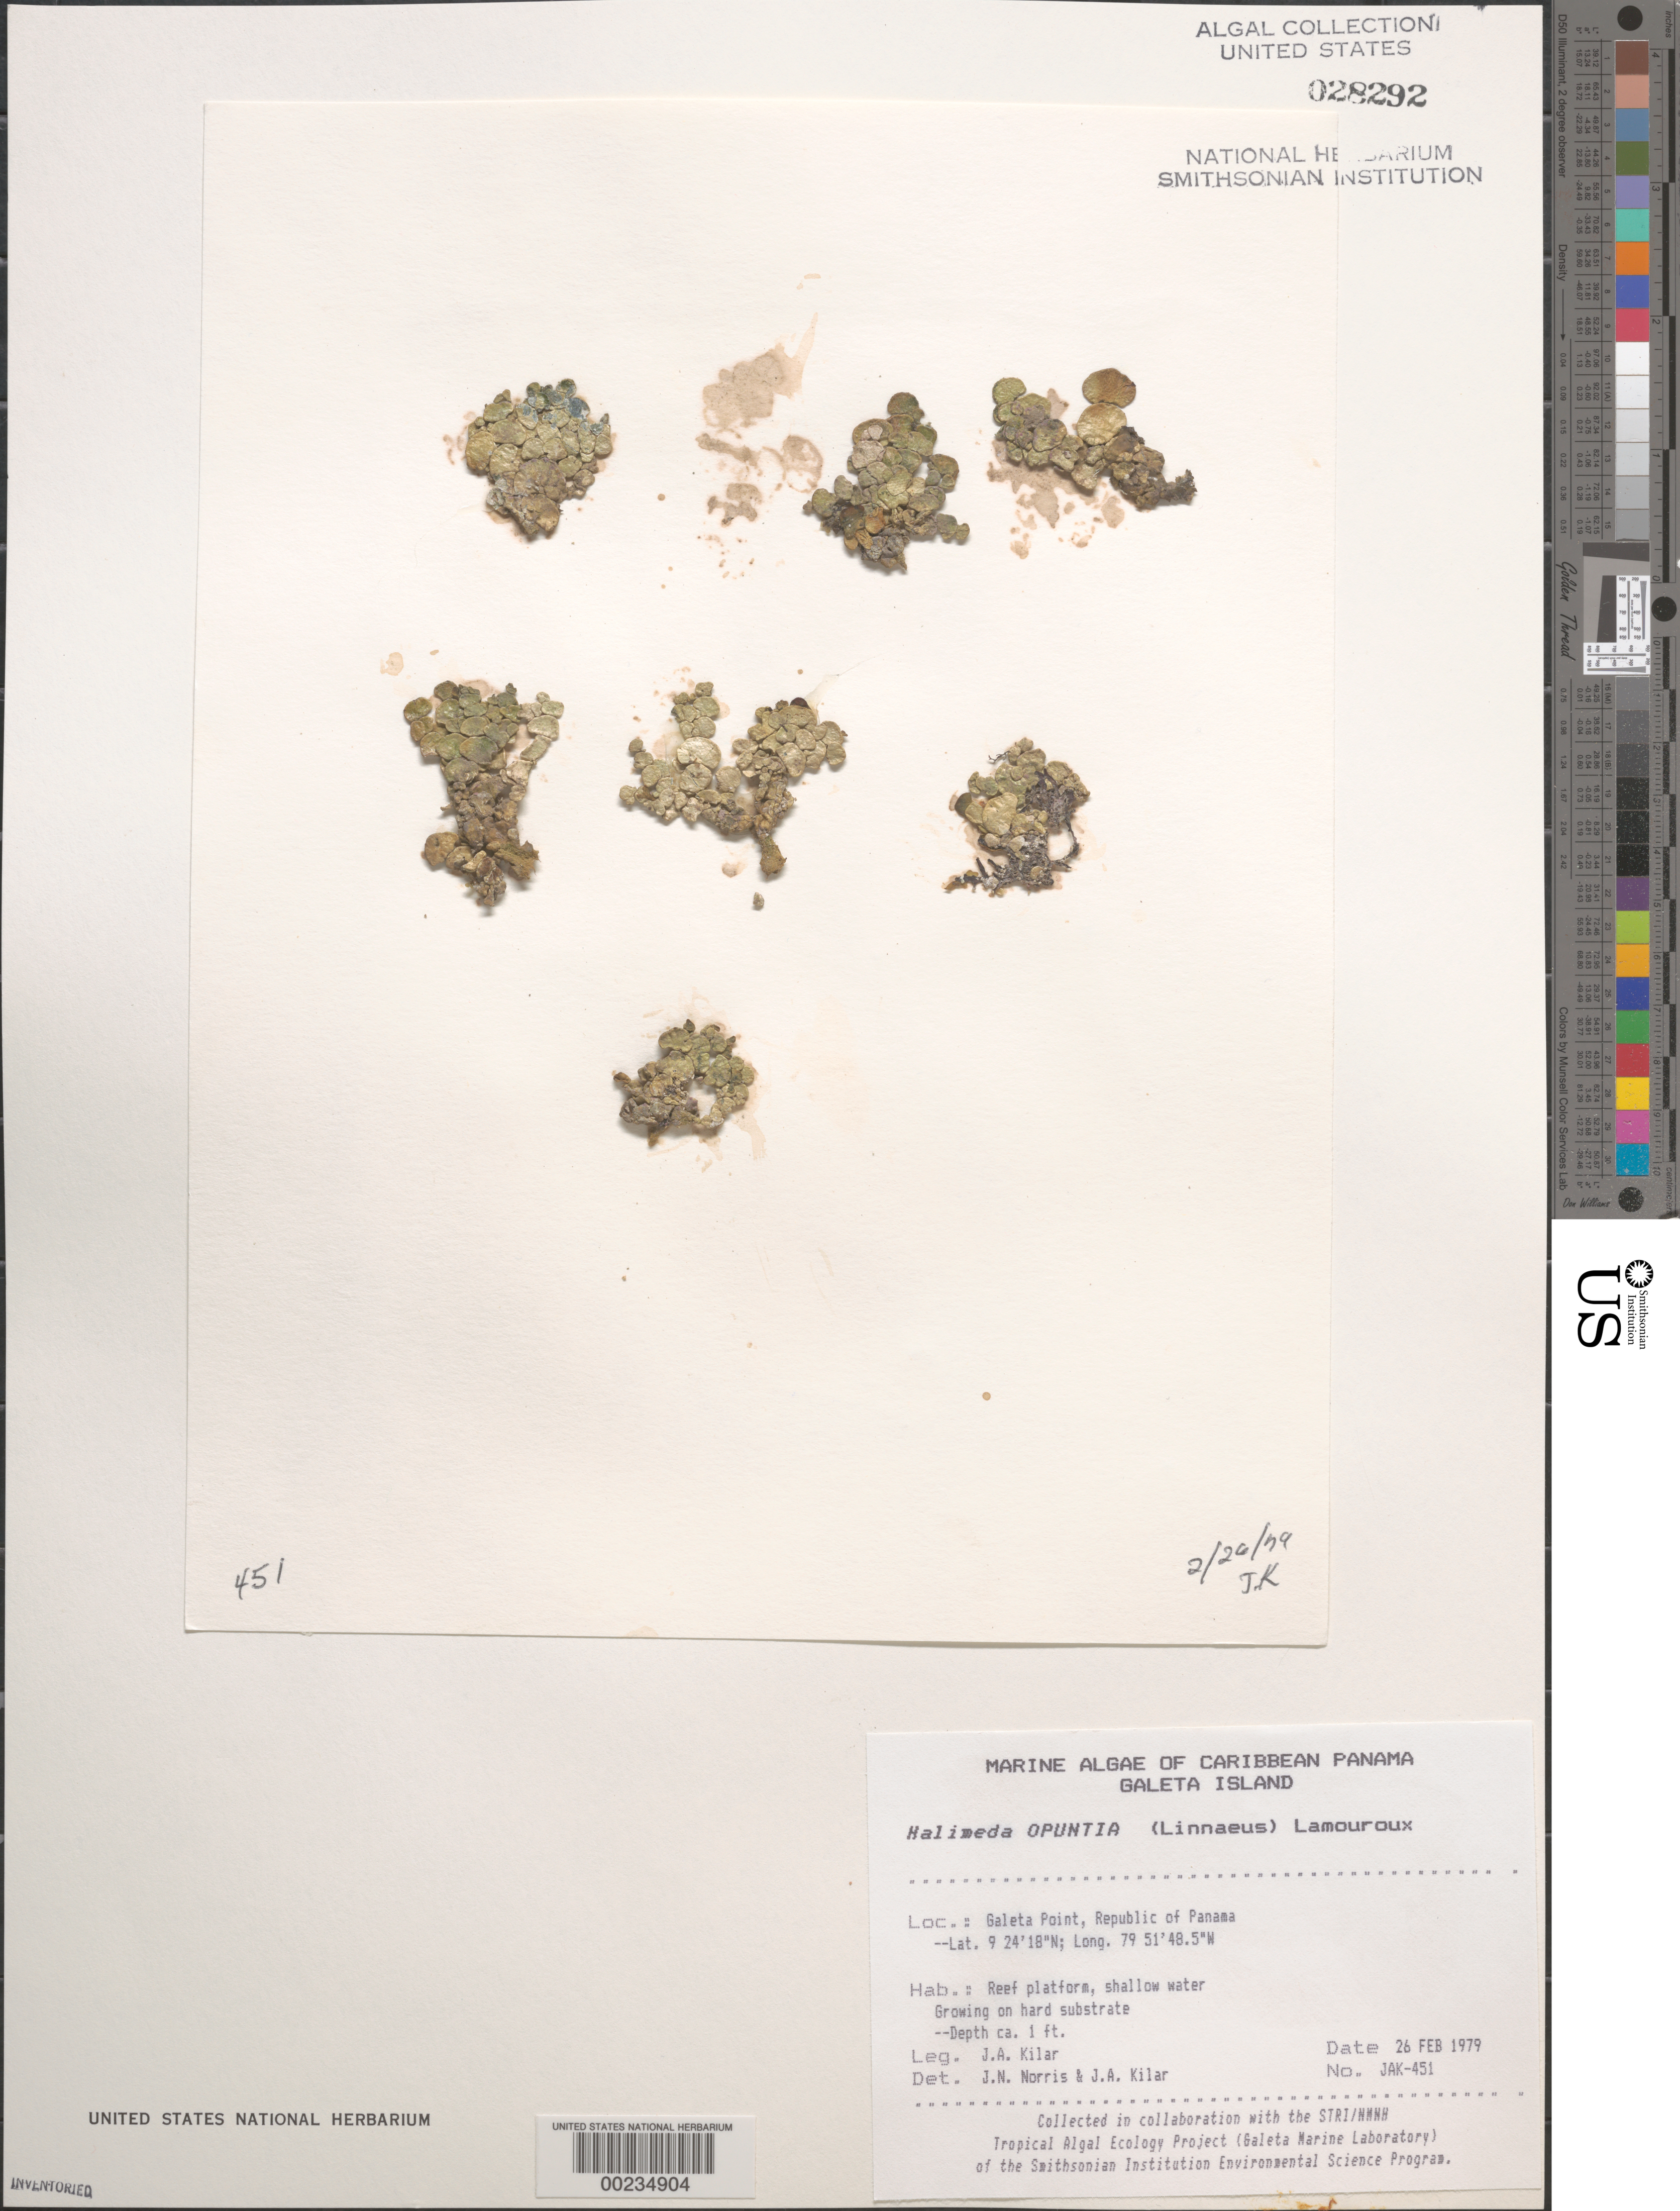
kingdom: Plantae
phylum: Chlorophyta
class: Ulvophyceae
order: Bryopsidales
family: Halimedaceae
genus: Halimeda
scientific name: Halimeda opuntia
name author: (L.) J.V.Lamouroux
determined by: Norris, J. N.; Kilar, J. A.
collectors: J. A. Kilar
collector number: JAK-451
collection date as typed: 26 Feb 1979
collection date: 1979-02-26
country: Panama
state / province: Colón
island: Galeta Island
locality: Galeta Point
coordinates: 9 24' 18" N, 79 51' 48.5" W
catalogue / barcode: US 28292